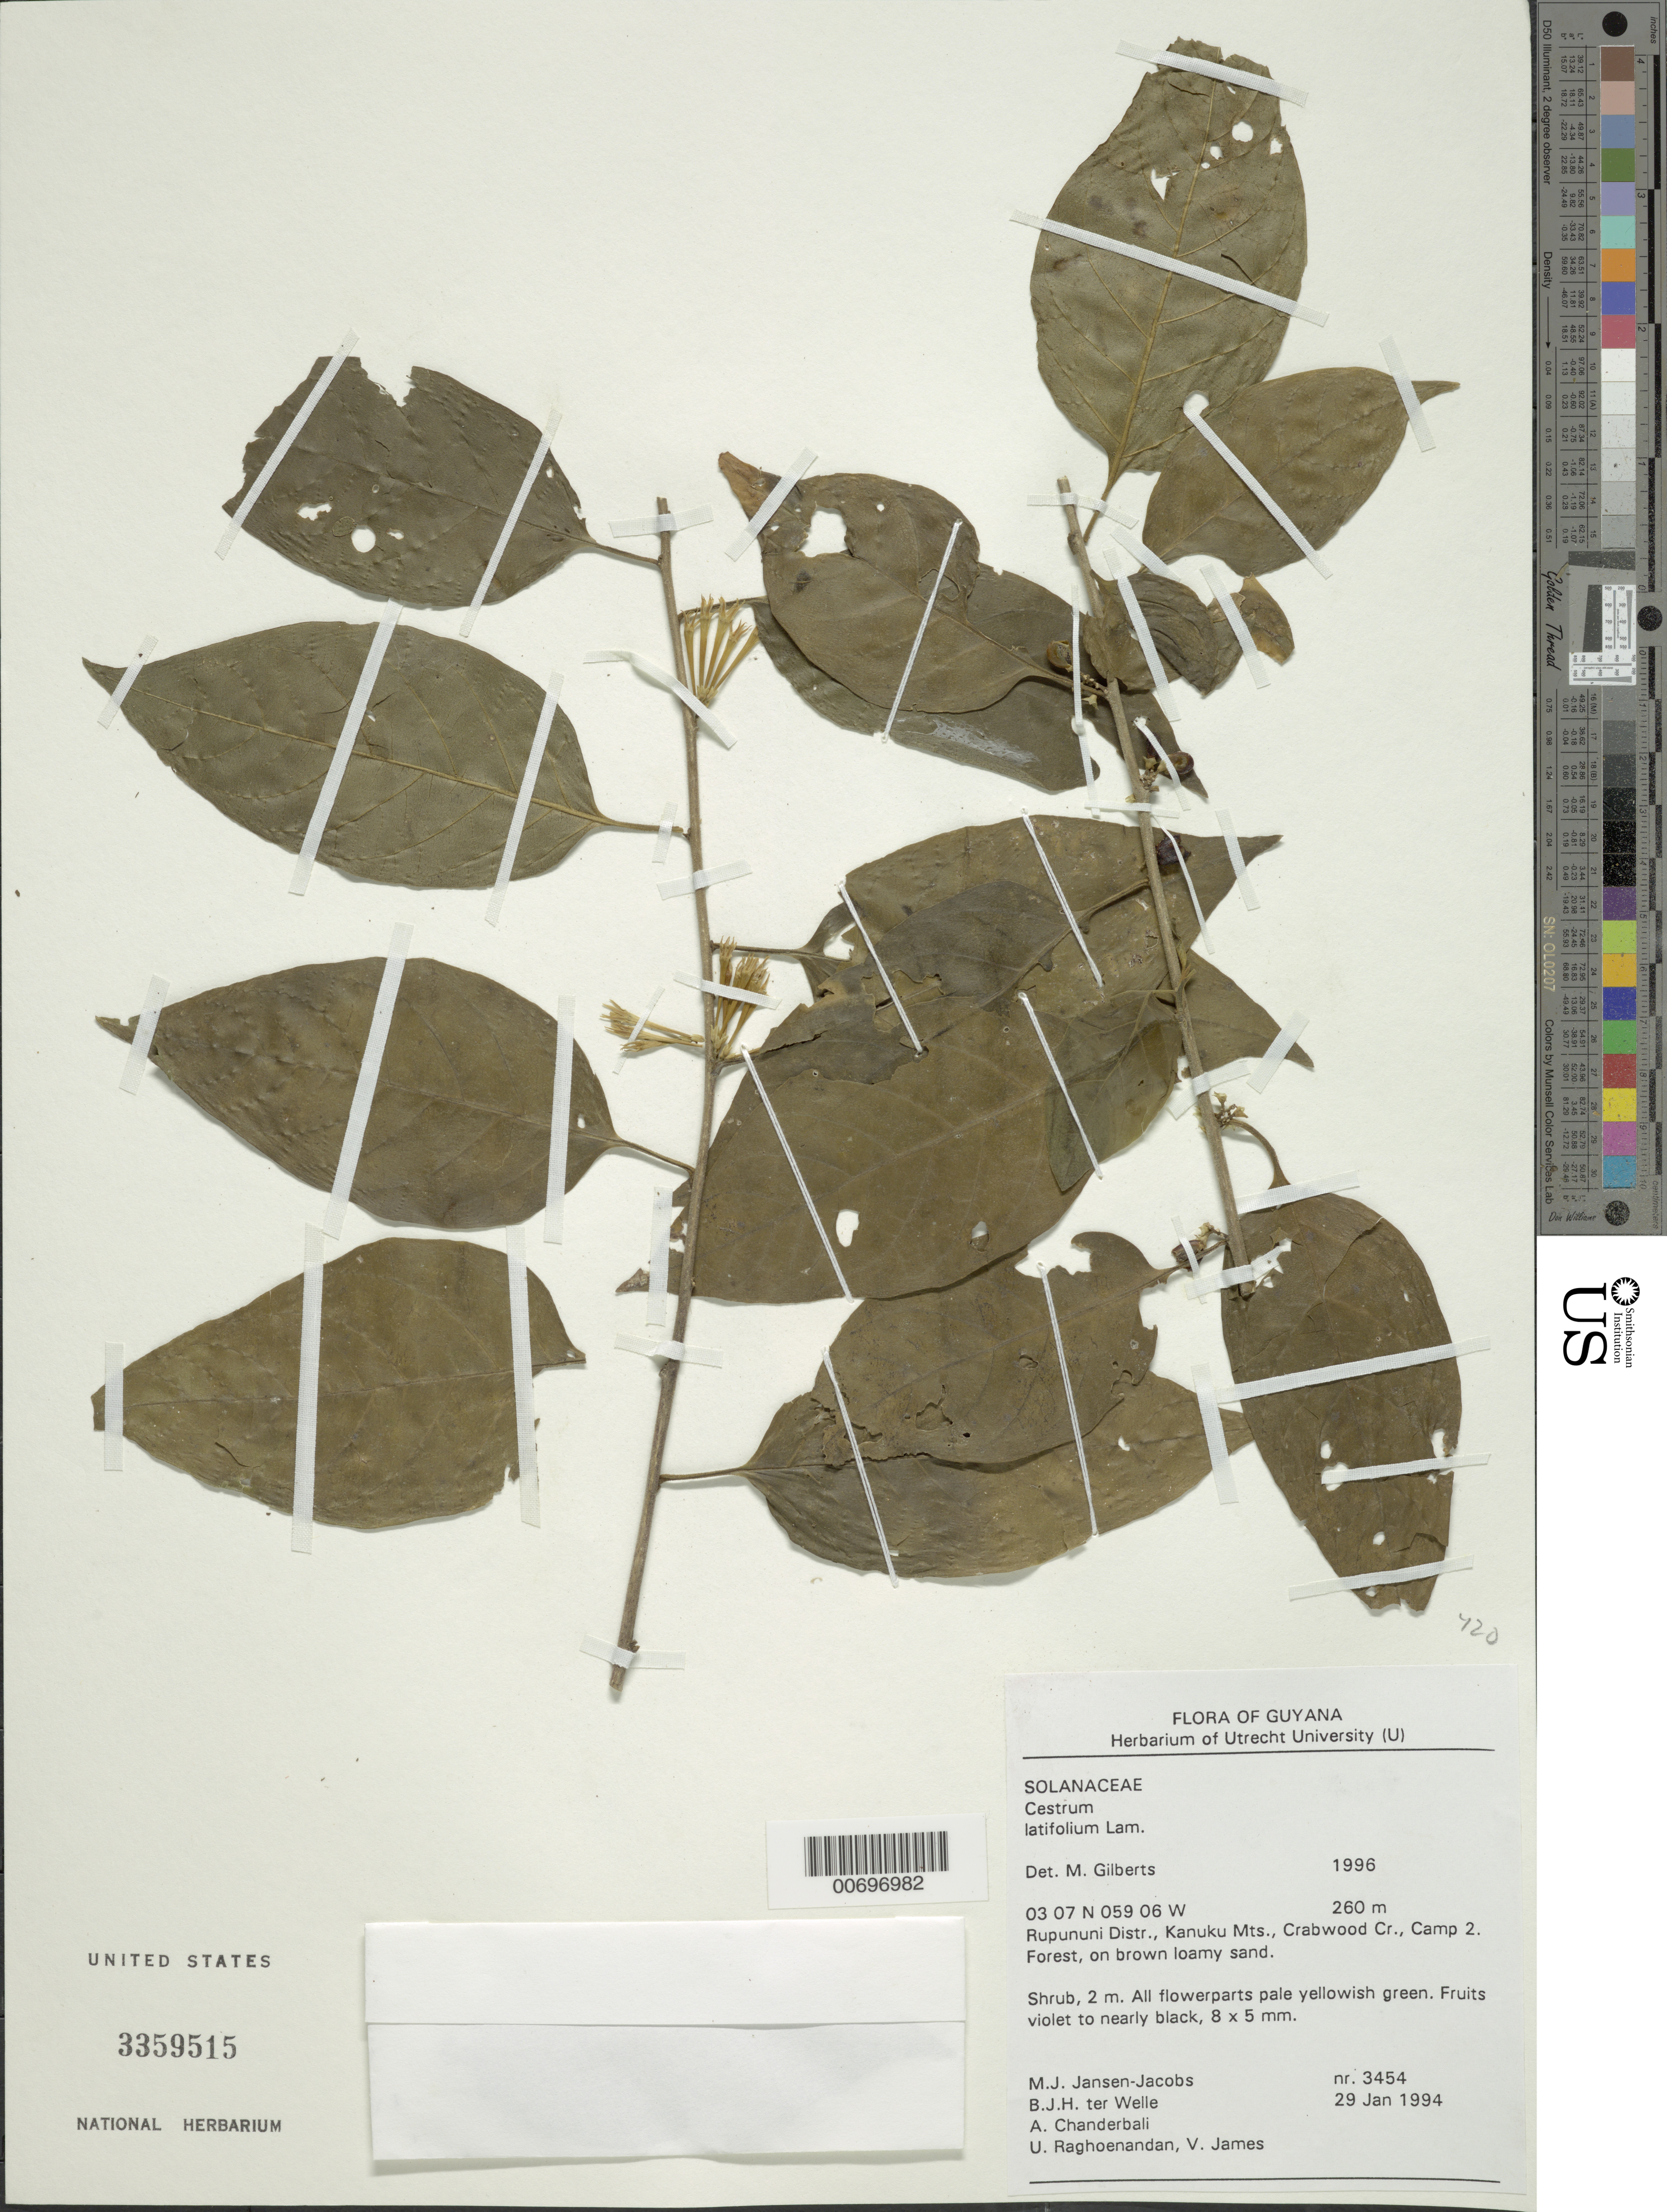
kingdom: Plantae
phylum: Tracheophyta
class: Magnoliopsida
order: Solanales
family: Solanaceae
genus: Cestrum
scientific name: Cestrum latifolium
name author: Lam.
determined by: Gilberts, M.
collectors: M. J. Jansen-Jacobs, B. Welle, A. S. Chanderbali, U. Raghoenandan & V. James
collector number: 3454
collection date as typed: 29-Jan-94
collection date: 1994-01-29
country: Guyana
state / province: U. Takutu-U. Essequibo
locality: Crabwood Cr., Camp 2, Kanuku Mts., Rupununi District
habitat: Forest on brown loamy sand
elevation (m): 260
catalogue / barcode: US 3359515